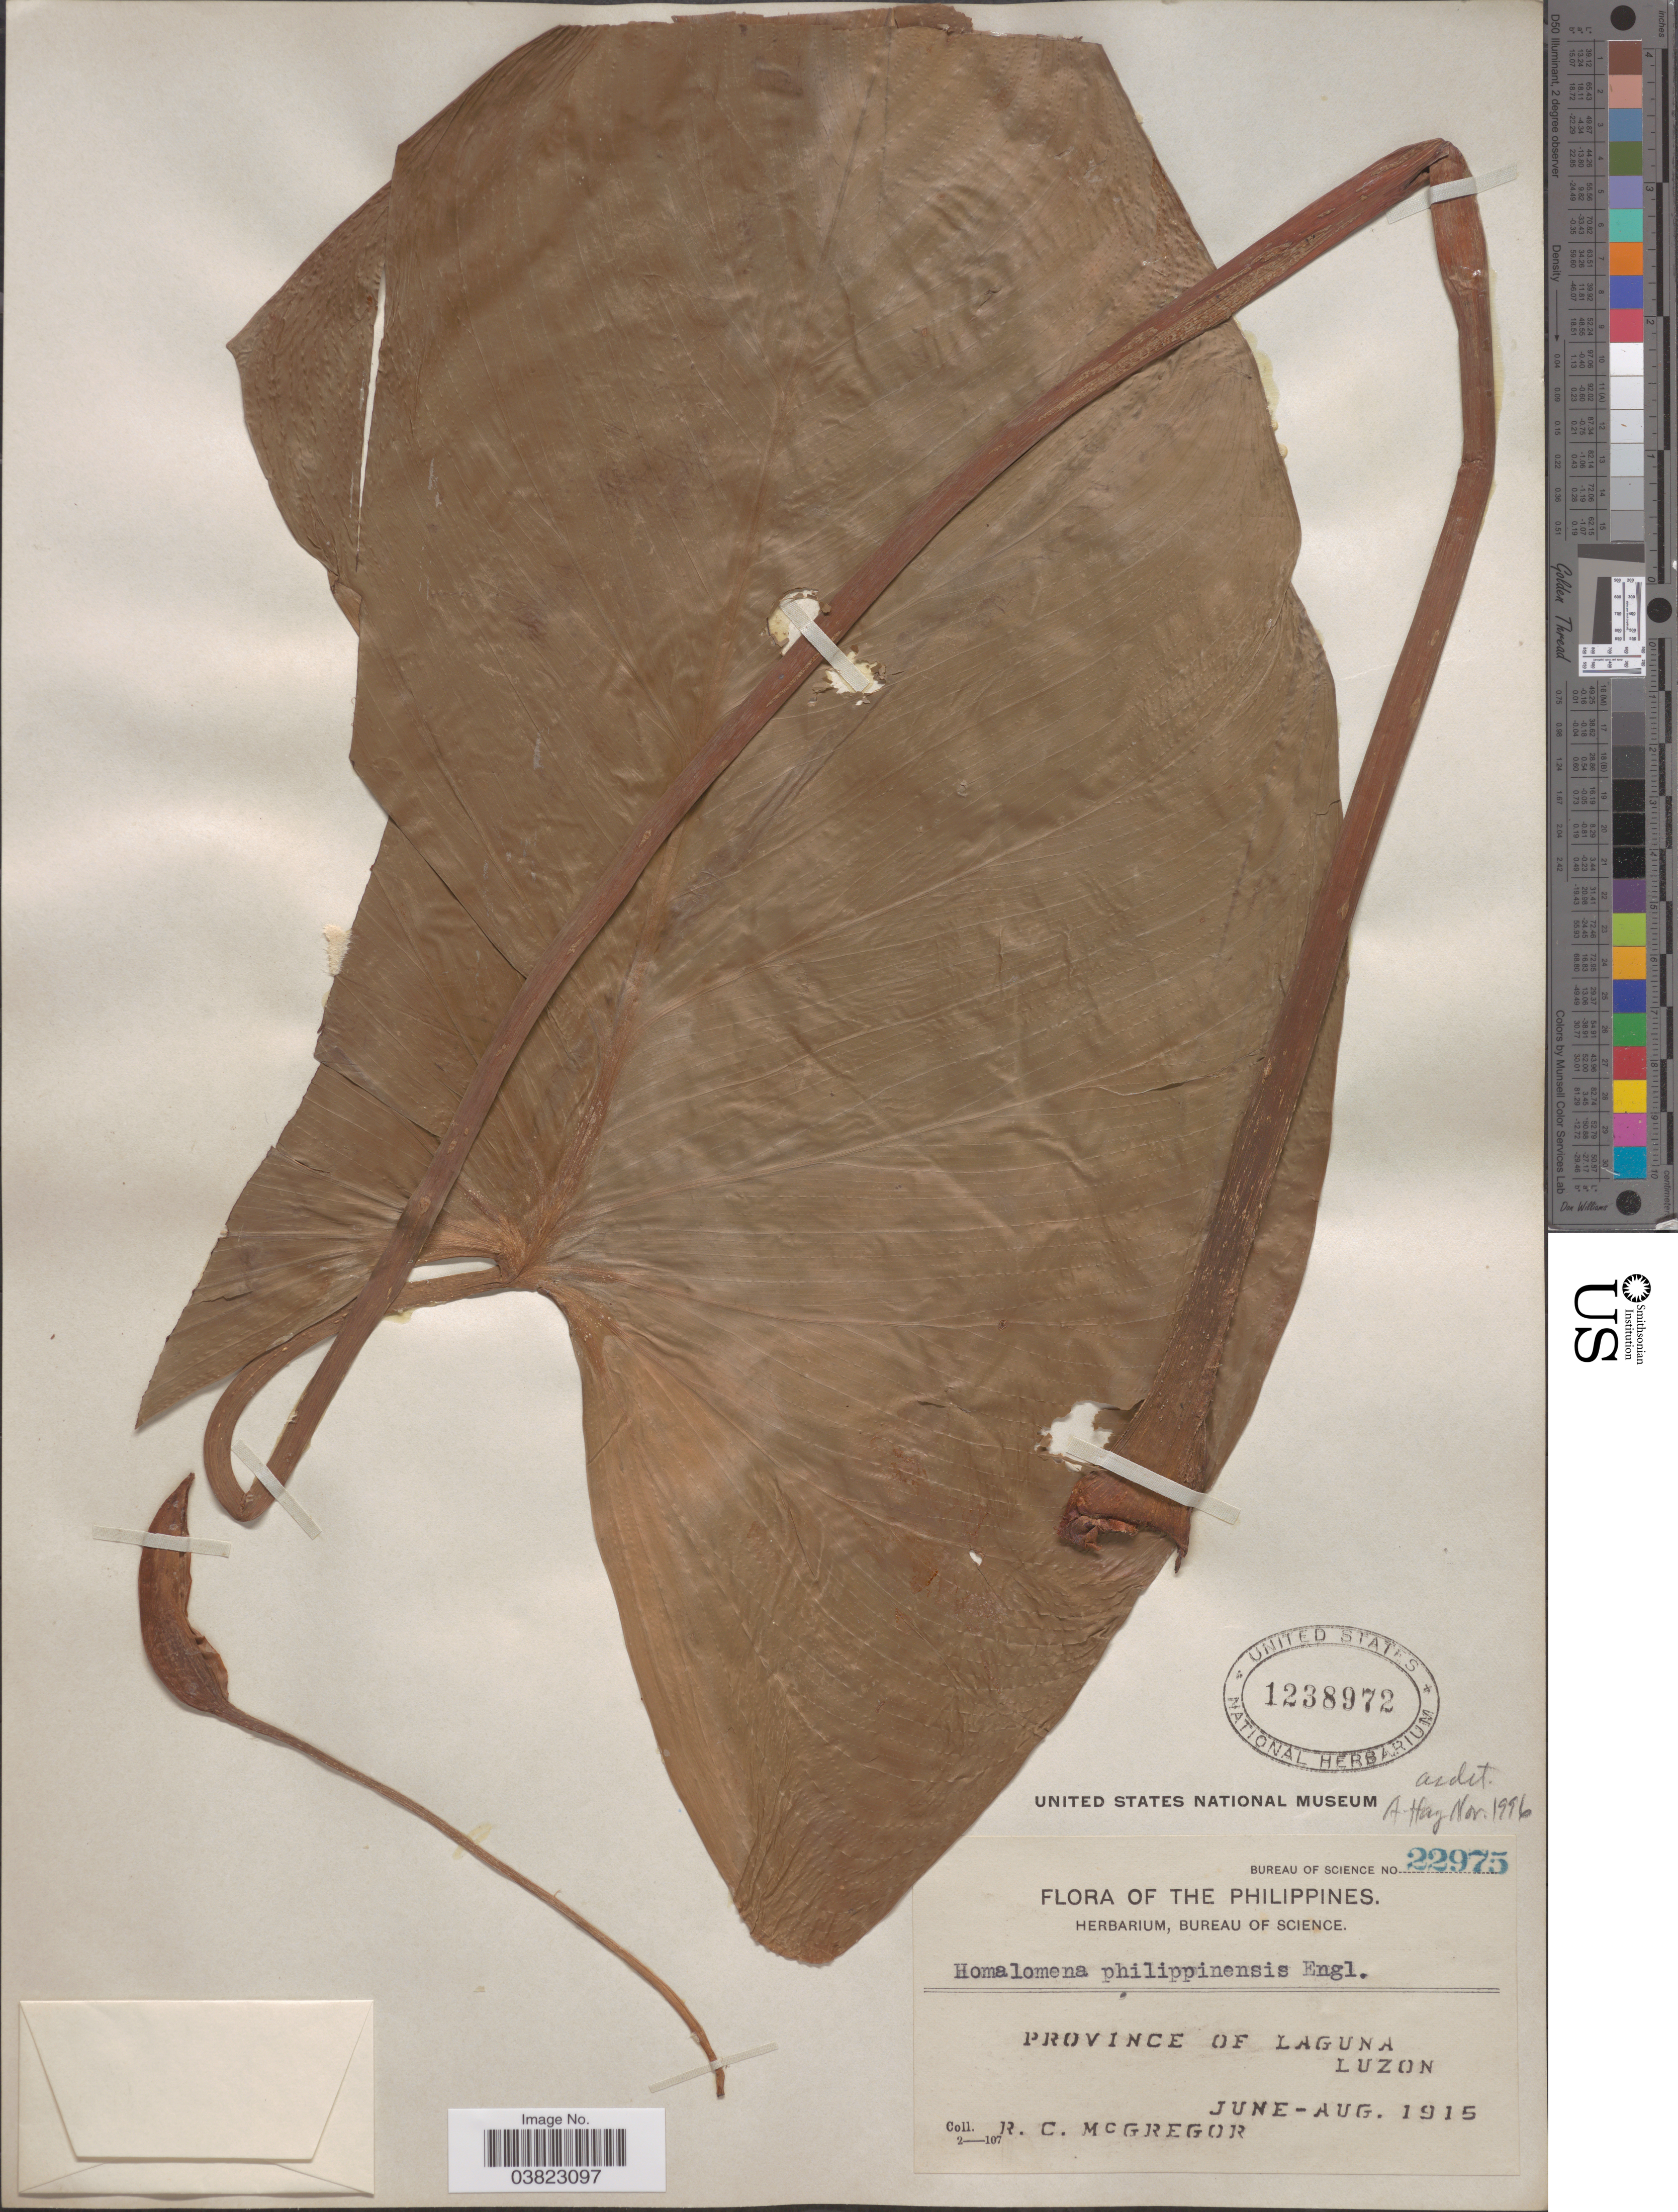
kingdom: Plantae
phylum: Tracheophyta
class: Liliopsida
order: Alismatales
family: Araceae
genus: Homalomena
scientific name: Homalomena philippinensis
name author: Engl.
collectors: R. C. McGregor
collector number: Bureau of Science 22975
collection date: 1915-06/1915-08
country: Philippines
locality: Province of Laguna. Luzon.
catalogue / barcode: US 1238972